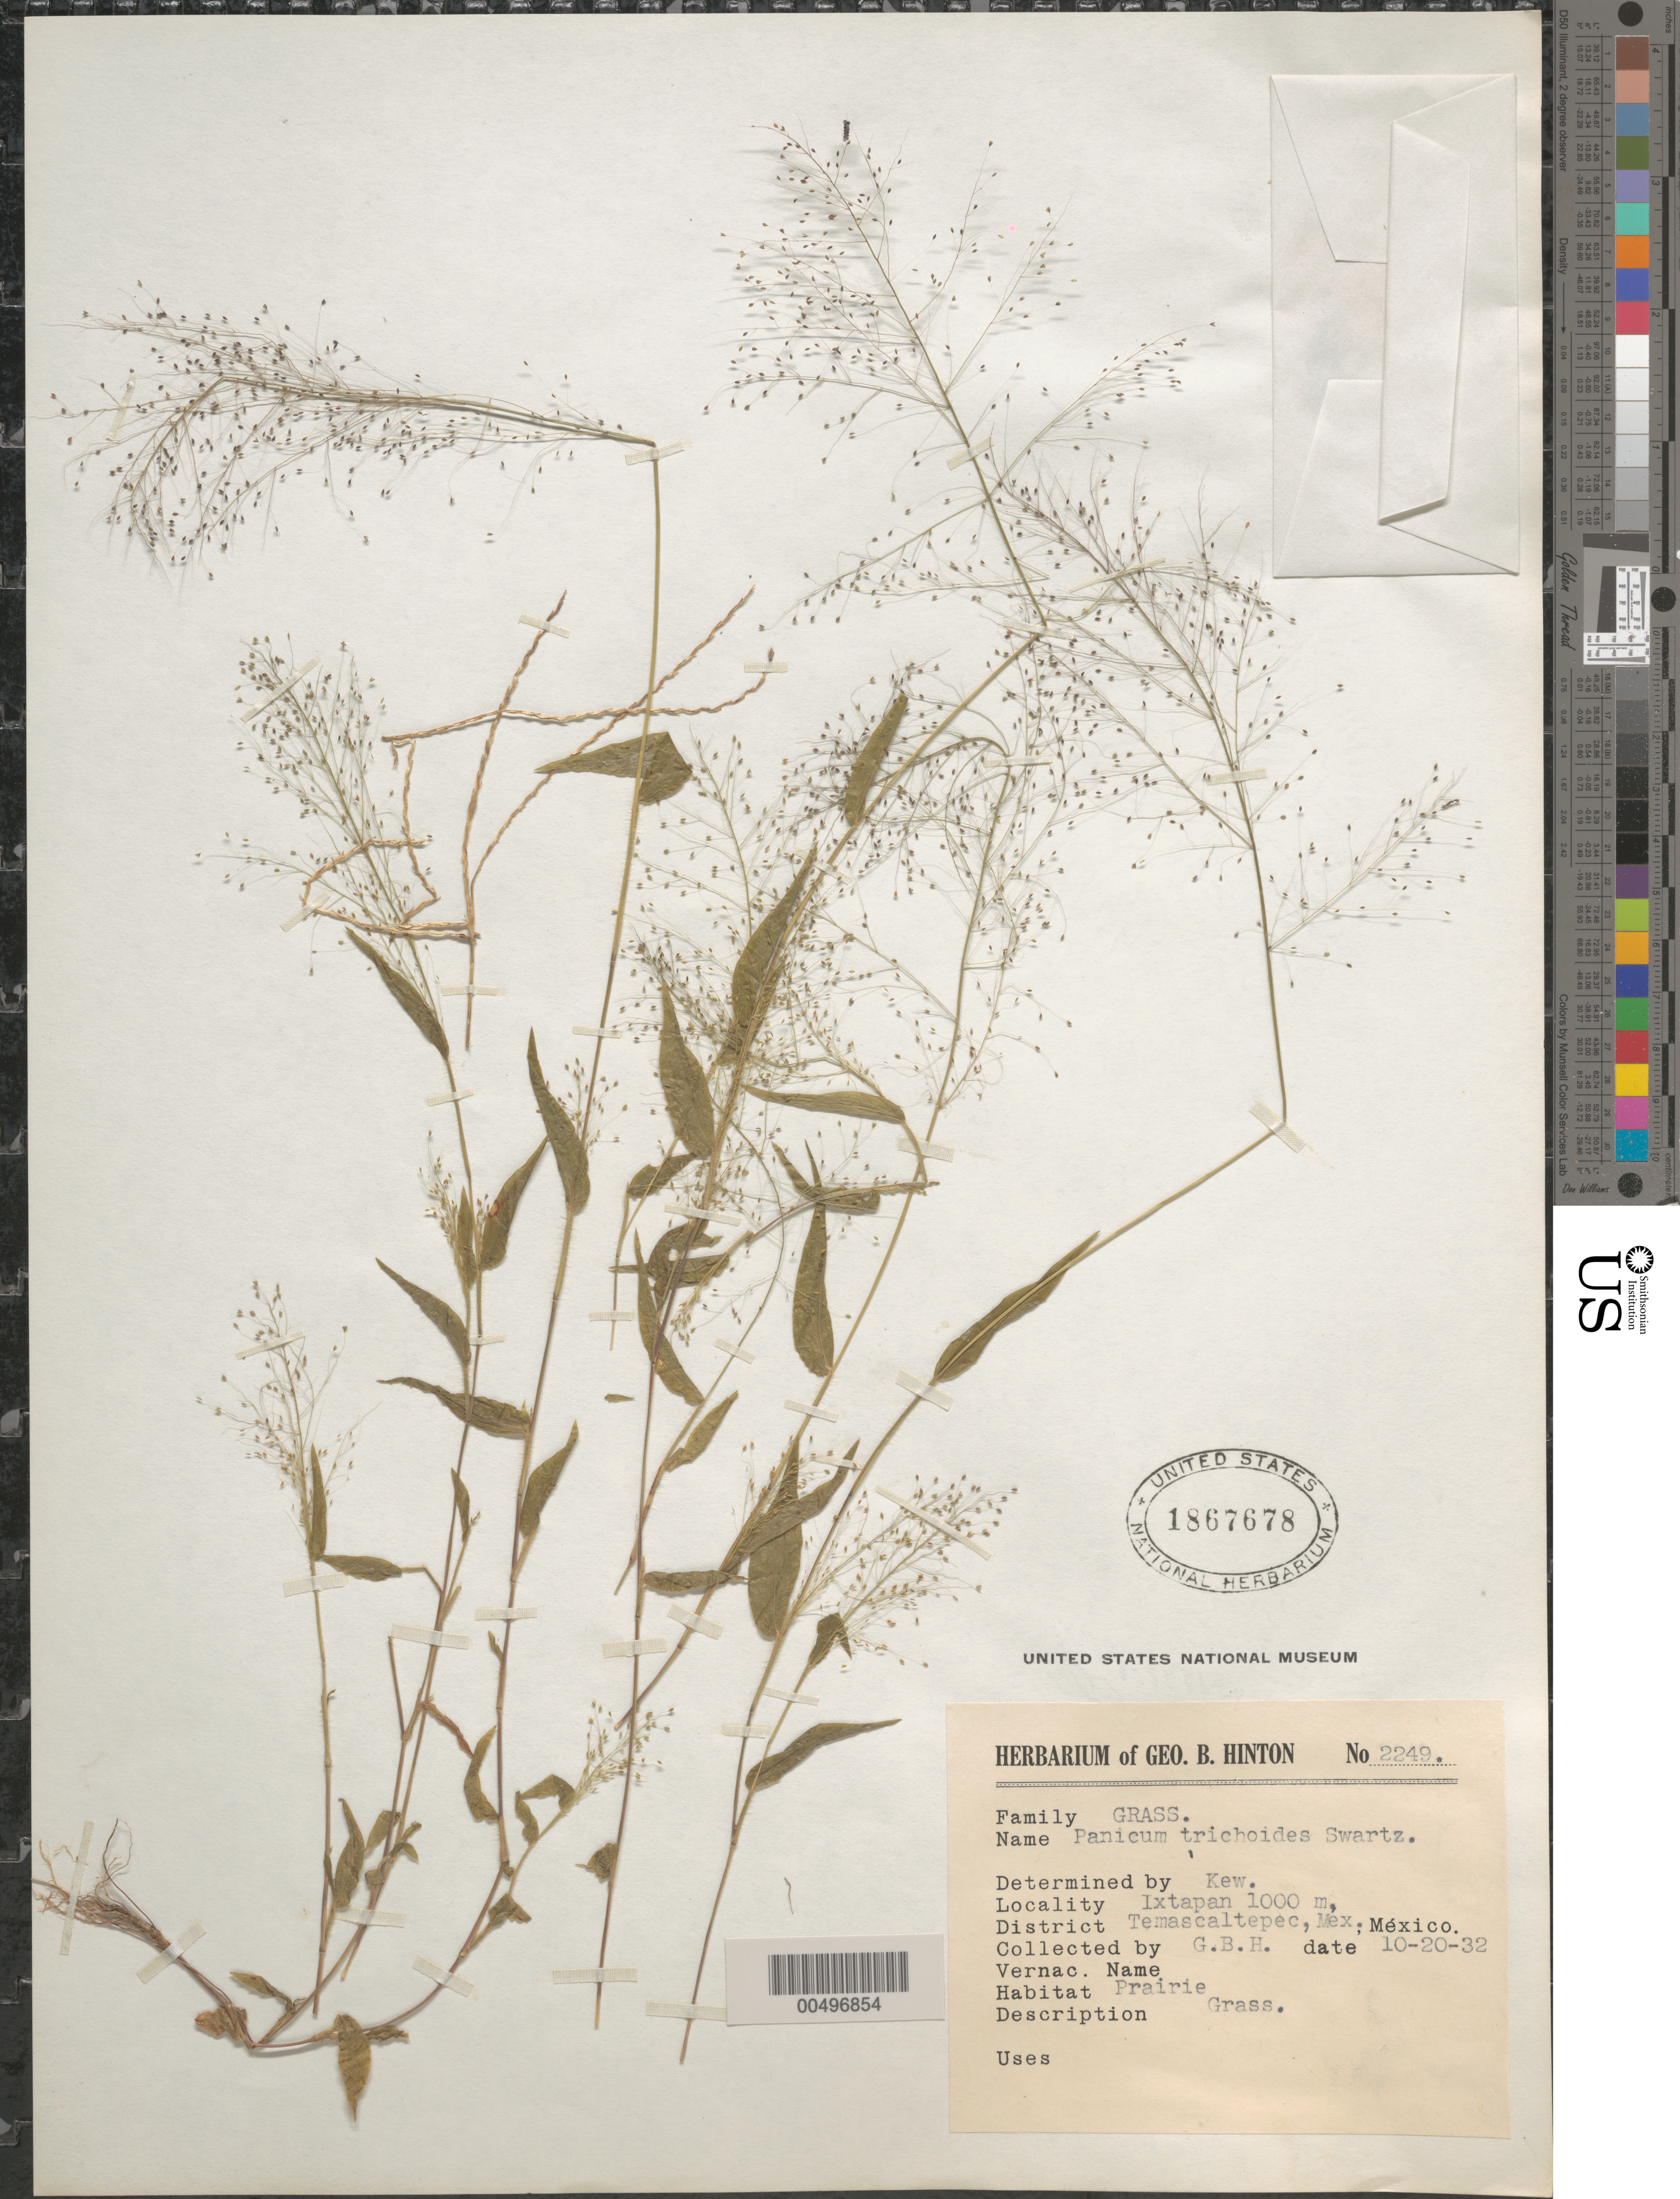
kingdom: Plantae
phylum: Tracheophyta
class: Liliopsida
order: Poales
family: Poaceae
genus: Panicum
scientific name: Panicum trichoides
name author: Sw.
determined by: Kew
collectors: G. B. Hinton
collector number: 2249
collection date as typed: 20 Oct 1932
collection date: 1932-10-20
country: Mexico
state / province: México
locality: Ixtapan, Dist: Temascaltepec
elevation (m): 1000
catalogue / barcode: US 1867678